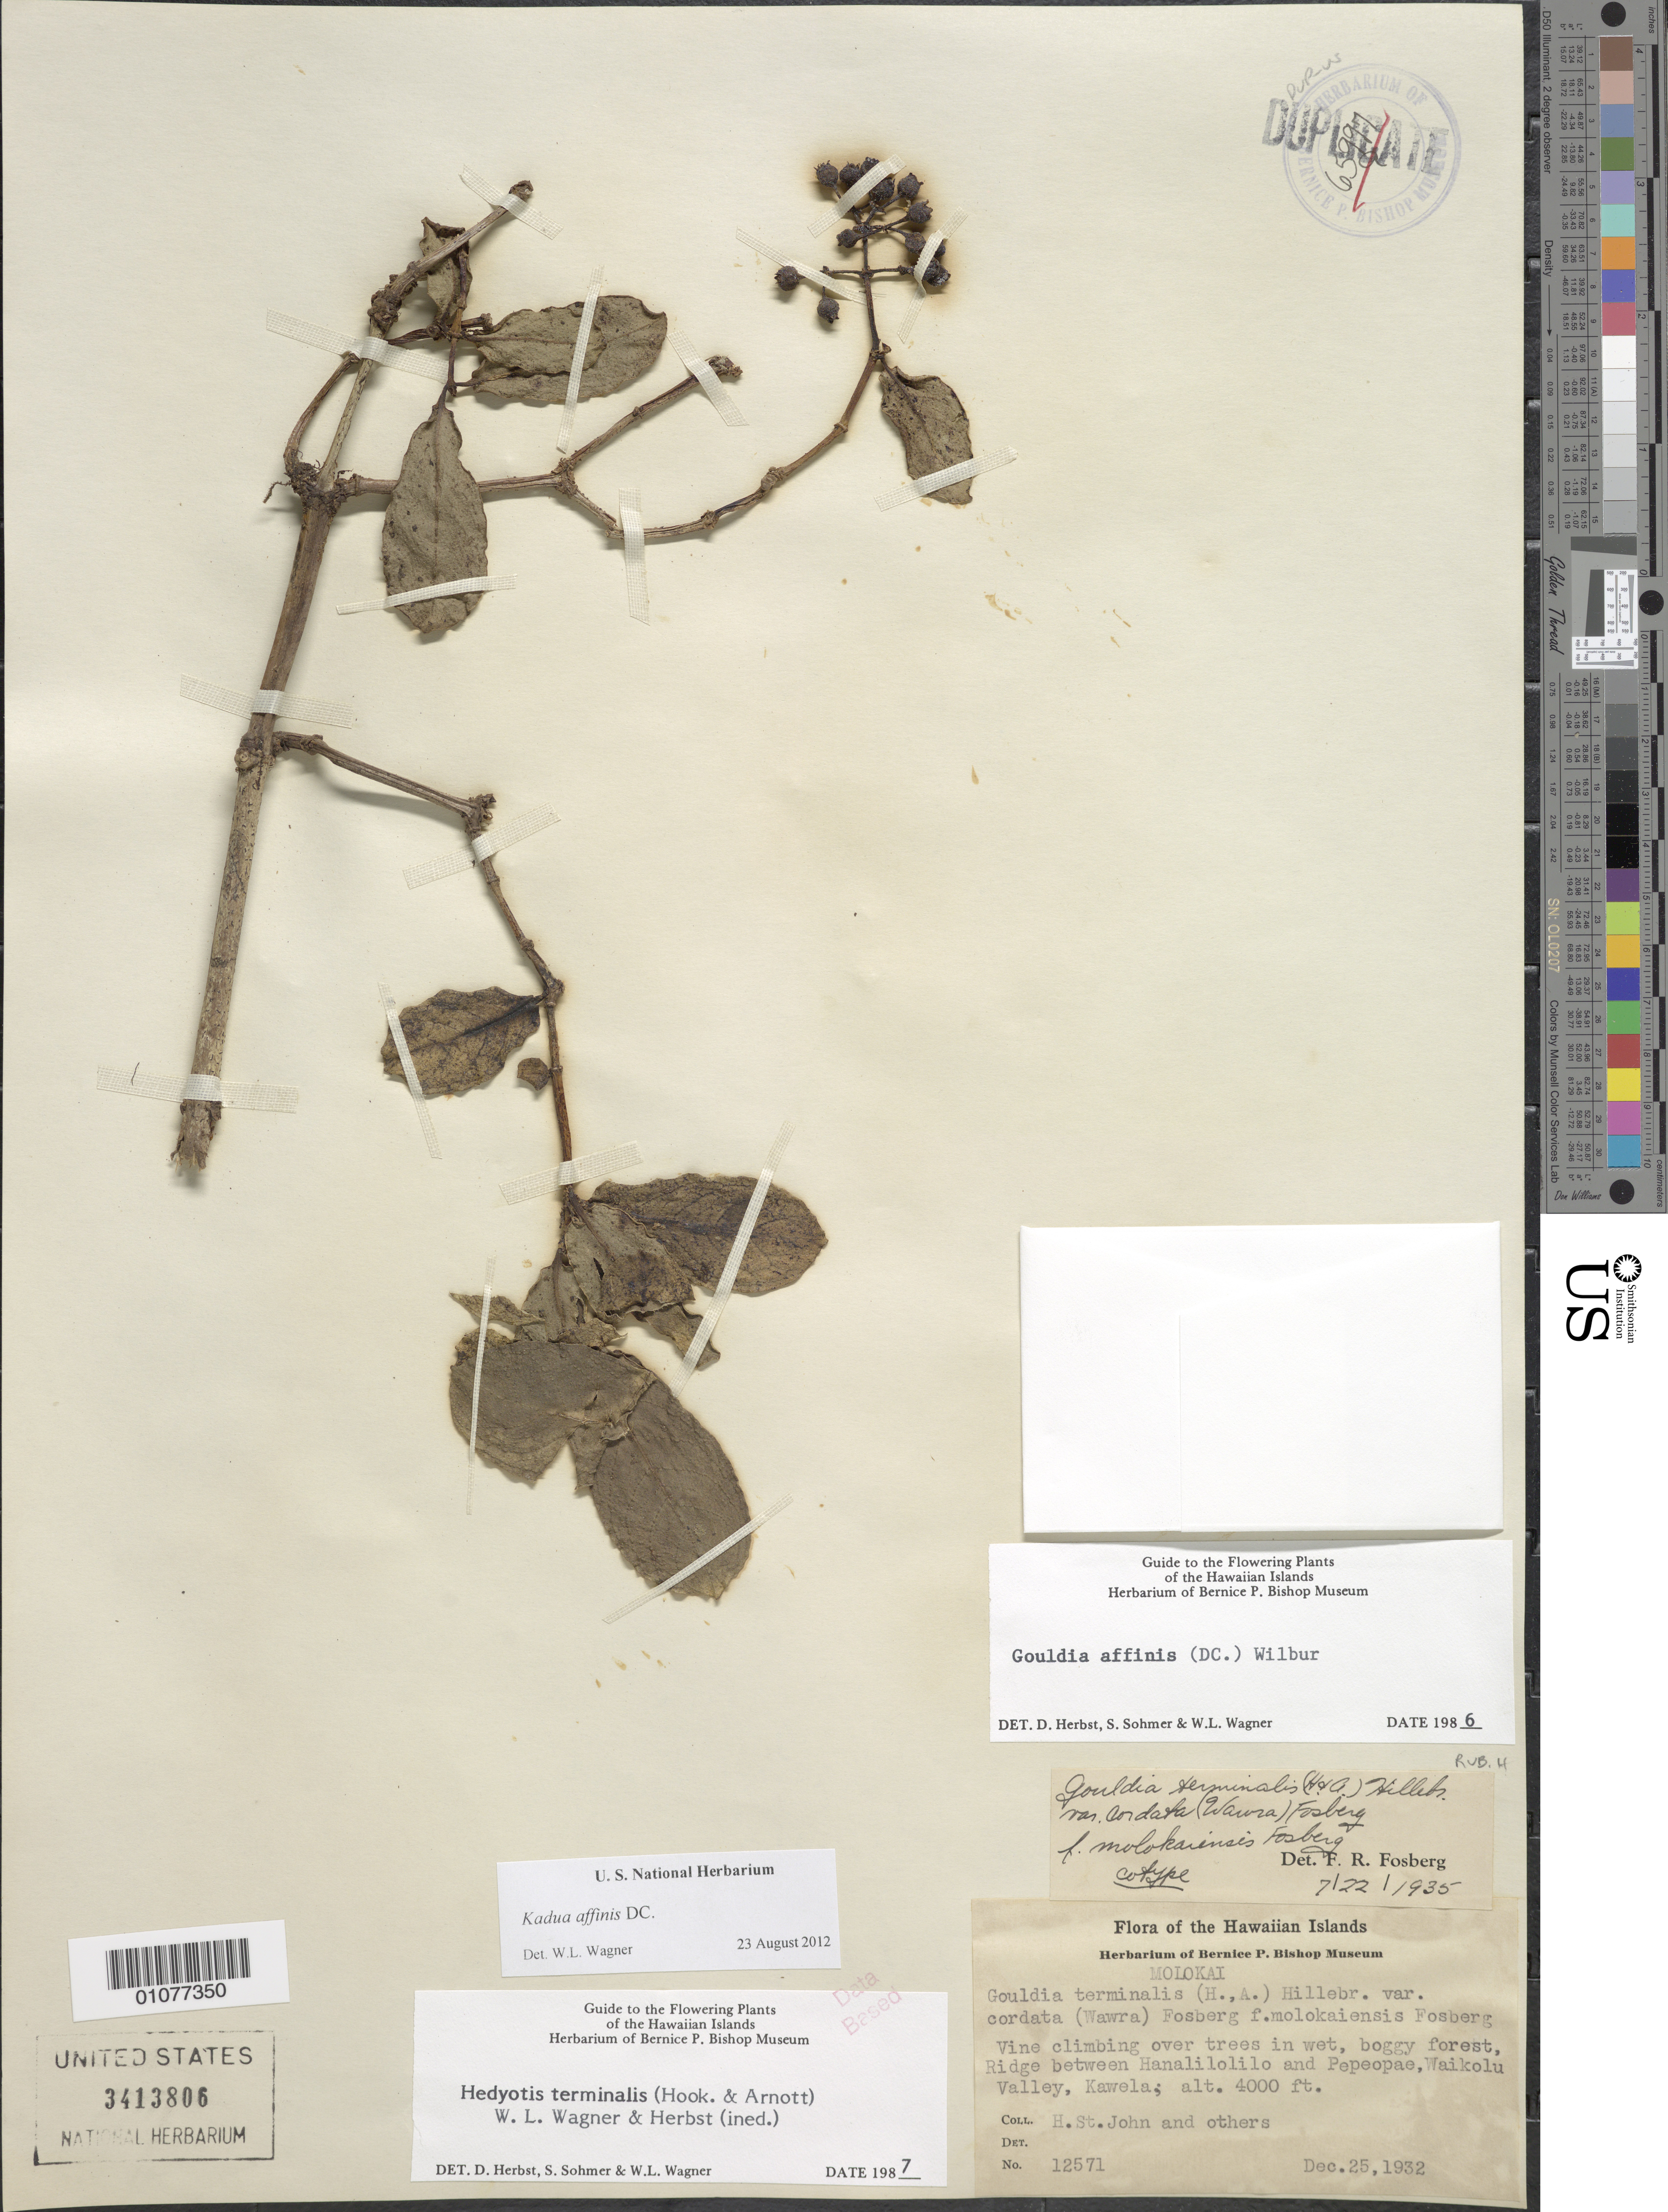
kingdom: Plantae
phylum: Tracheophyta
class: Magnoliopsida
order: Gentianales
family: Rubiaceae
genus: Kadua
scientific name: Kadua affinis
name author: DC.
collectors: H. St. John et al.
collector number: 12571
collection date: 1932-12-25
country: United States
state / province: Hawaii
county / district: Maui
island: Moloka'i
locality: Kawela, Waikolu Valley, ridge between Hanalilolilo and Pepeopae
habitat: wet, boggy forest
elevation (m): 1219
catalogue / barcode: US 3413806